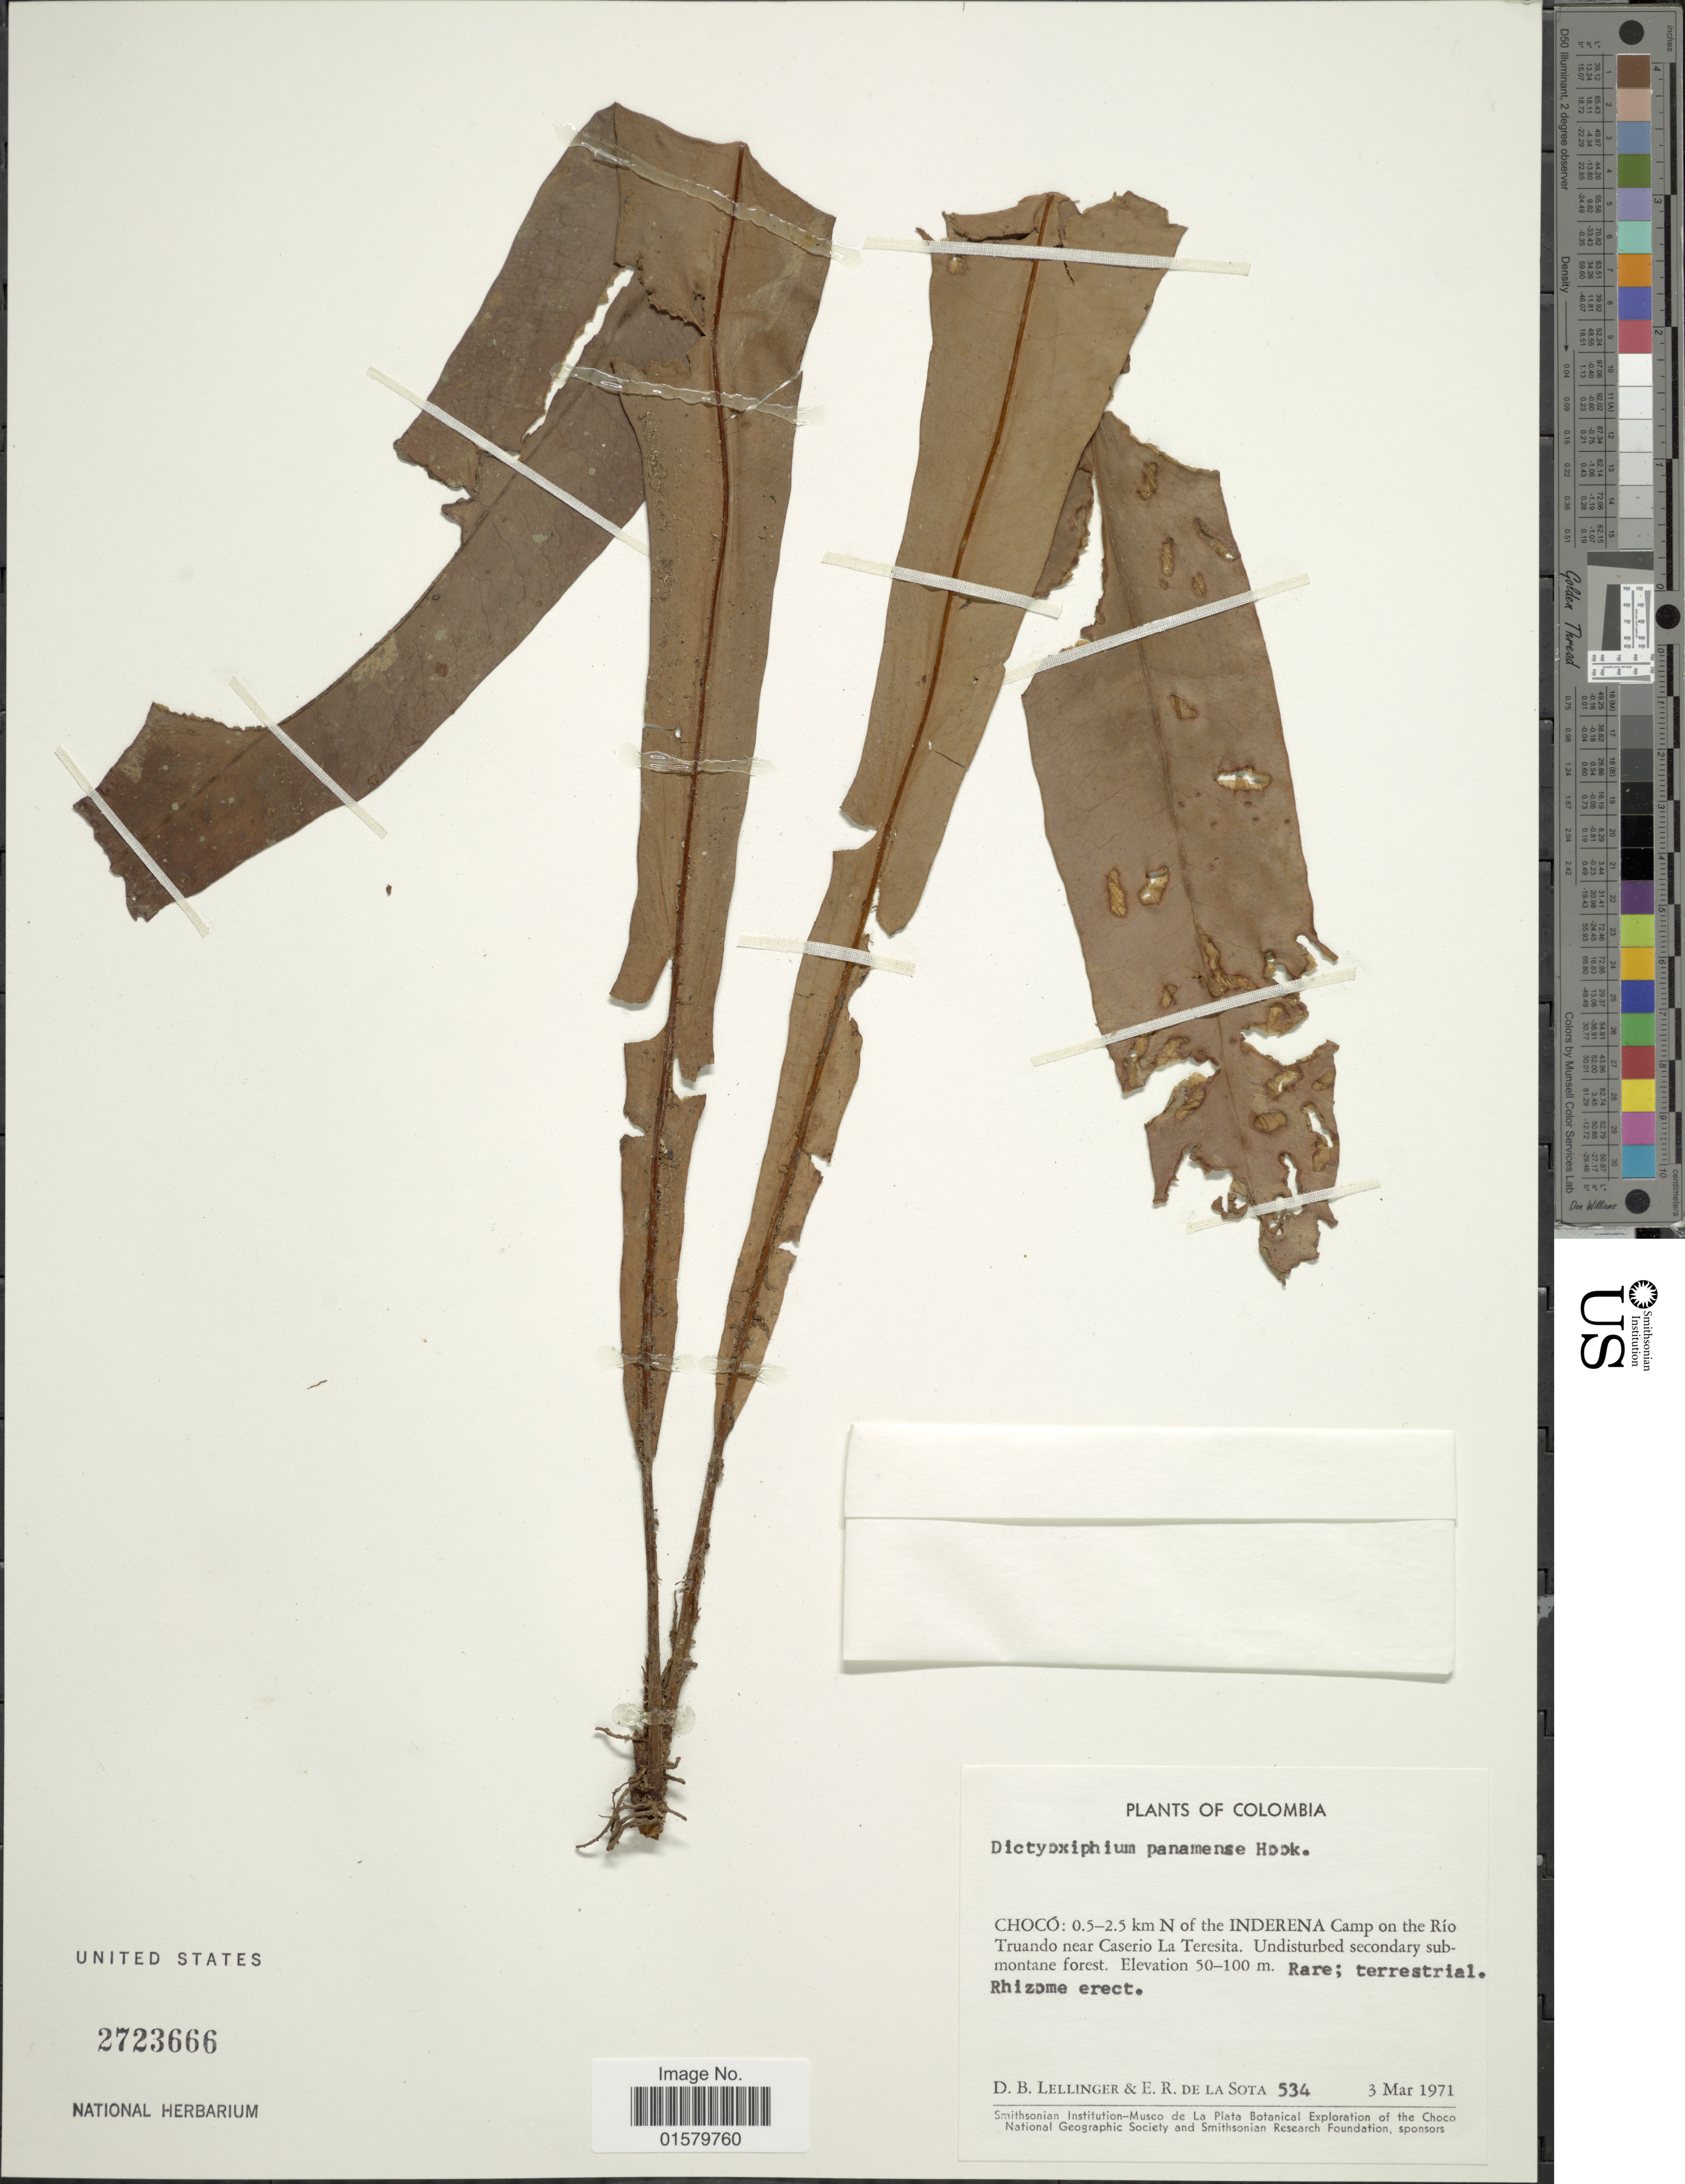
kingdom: Plantae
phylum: Tracheophyta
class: Polypodiopsida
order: Polypodiales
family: Tectariaceae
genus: Tectaria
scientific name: Tectaria panamensis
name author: (Hook.) R.M. Tryon & A.F. Tryon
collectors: D. B. Lellinger & E. R. de la Sota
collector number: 534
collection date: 1971-03-03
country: Colombia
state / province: Chocó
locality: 0.5 - 2.5 km N of the Inderena Camp on the Rio Truando near Caserio La Teresita. Undisturbed secondary submontane forest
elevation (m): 50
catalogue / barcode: US 2723666